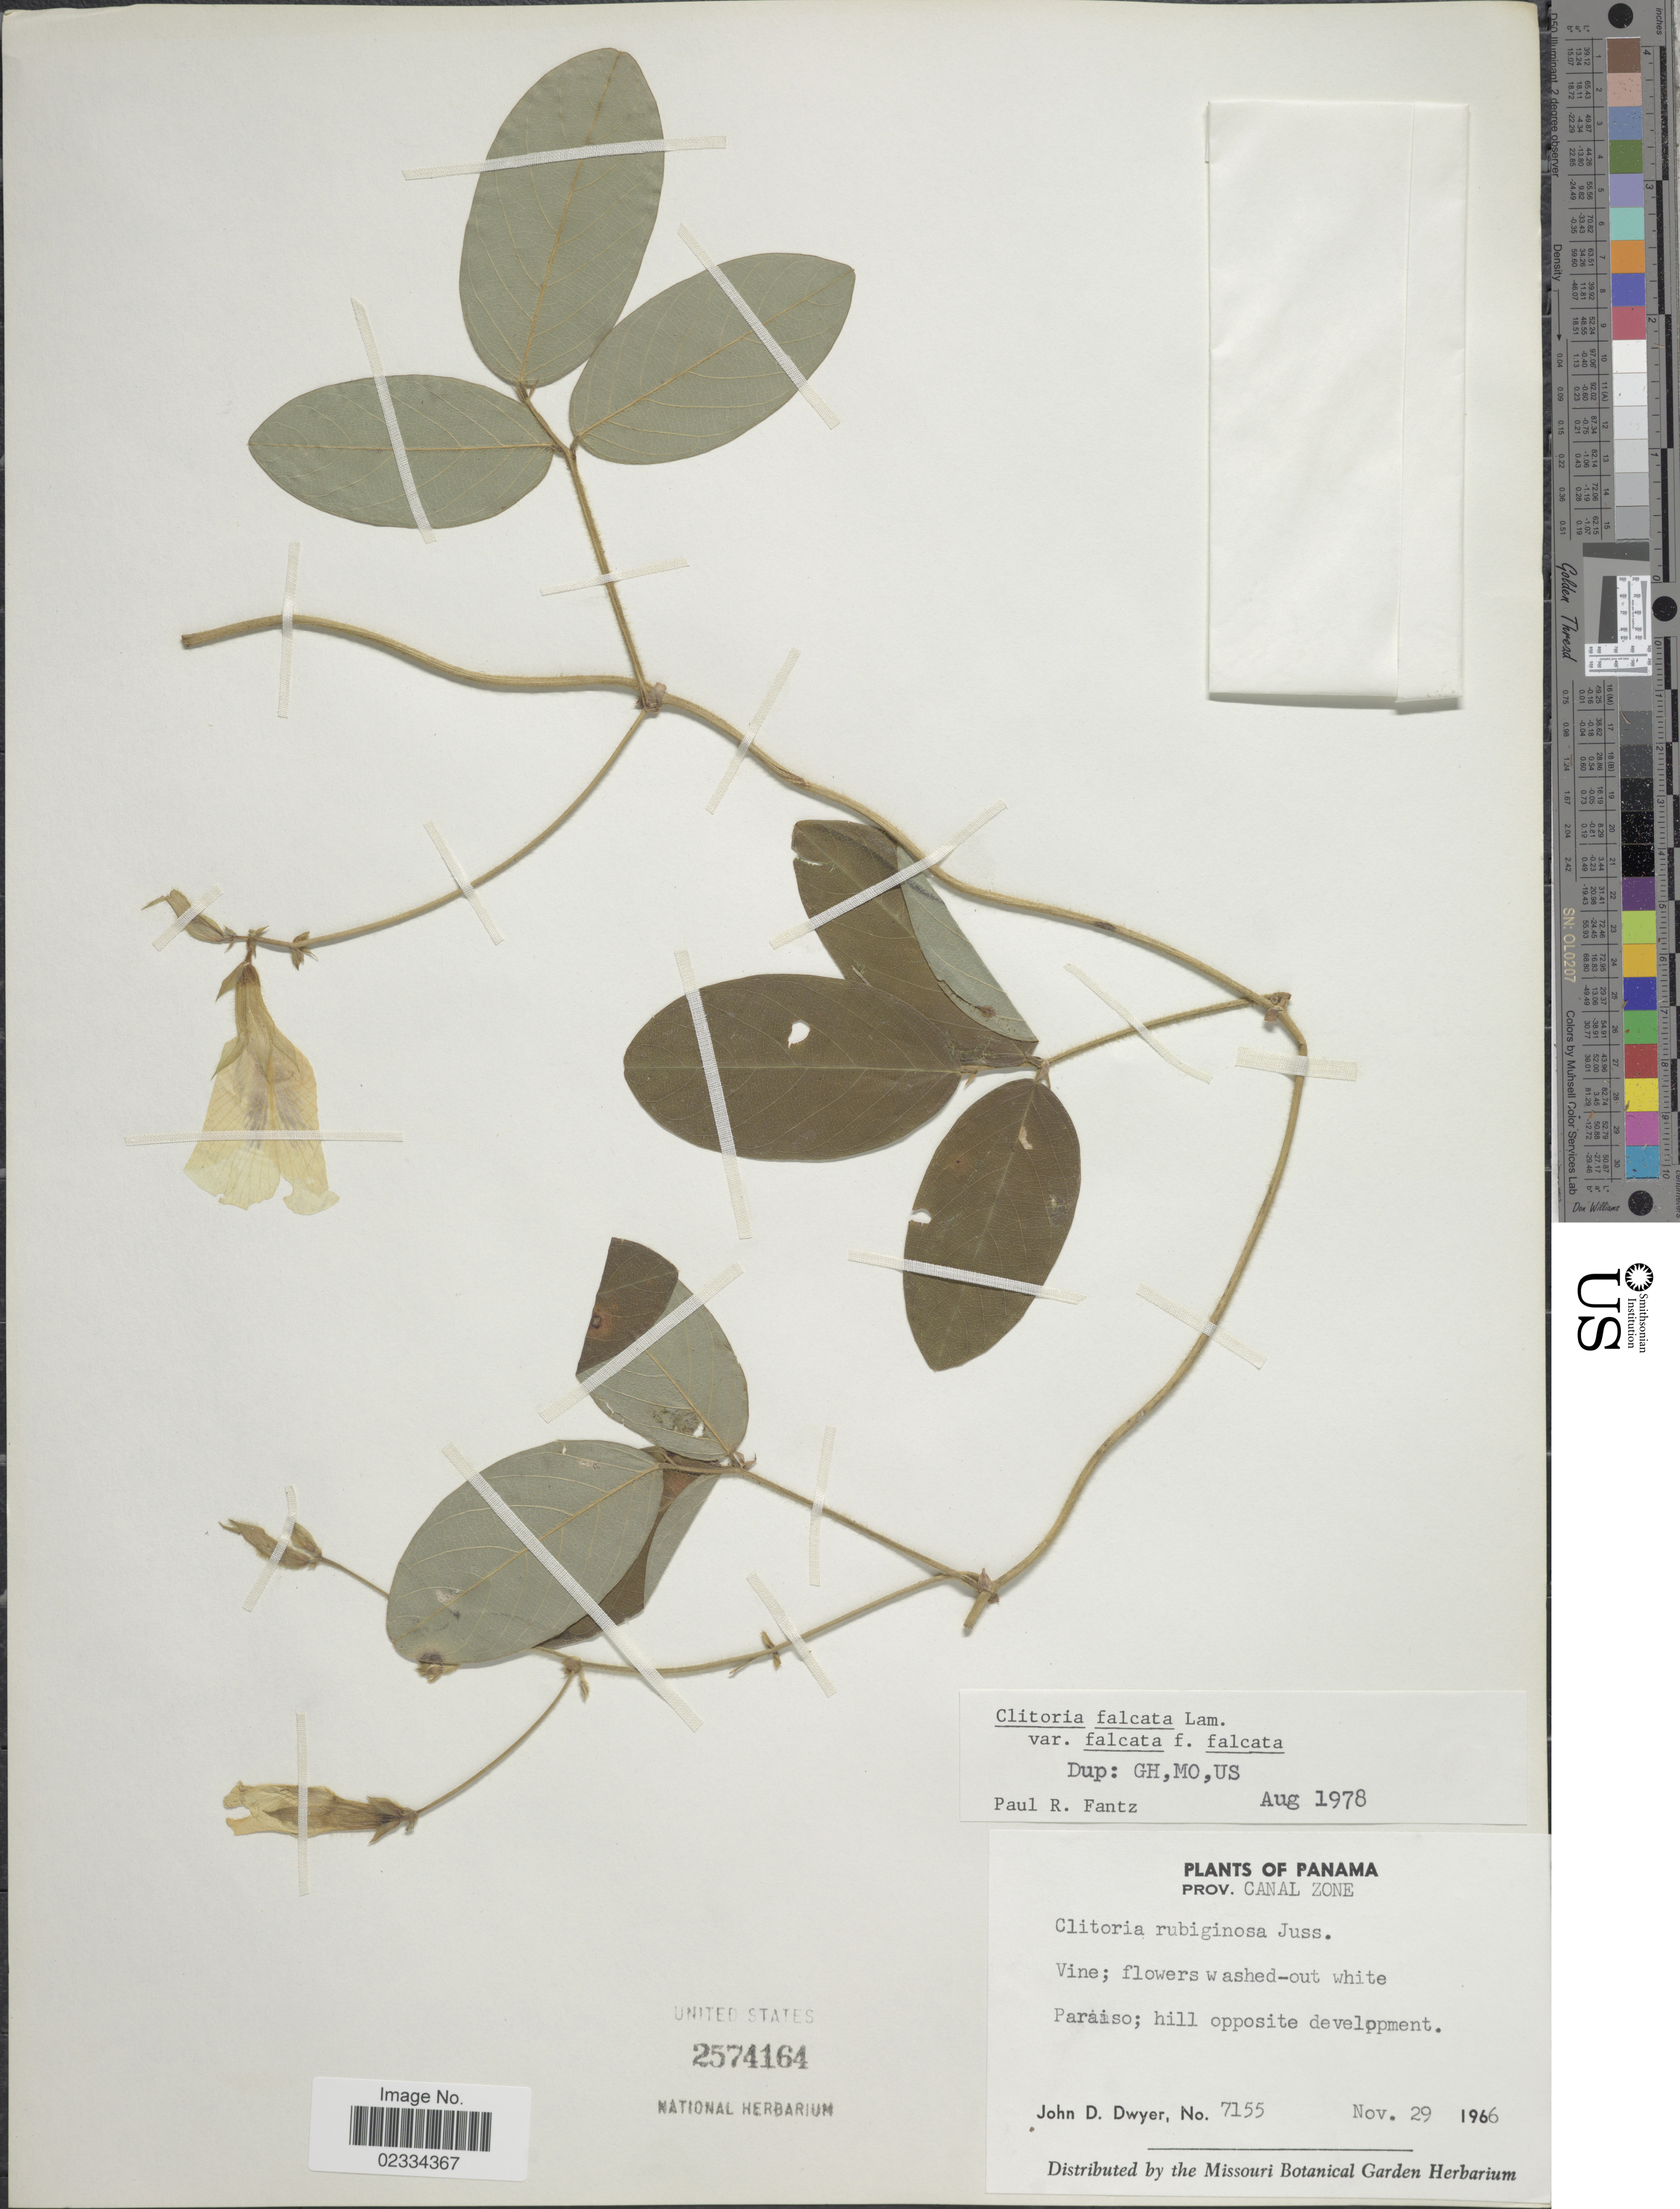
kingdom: Plantae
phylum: Tracheophyta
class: Magnoliopsida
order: Fabales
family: Fabaceae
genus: Clitoria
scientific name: Clitoria falcata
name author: Lam.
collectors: J. D. Dwyer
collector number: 7155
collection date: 1966-11-29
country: Panama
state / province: Colón / Panamá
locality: Canal Zone. Paraiso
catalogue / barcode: US 2574164